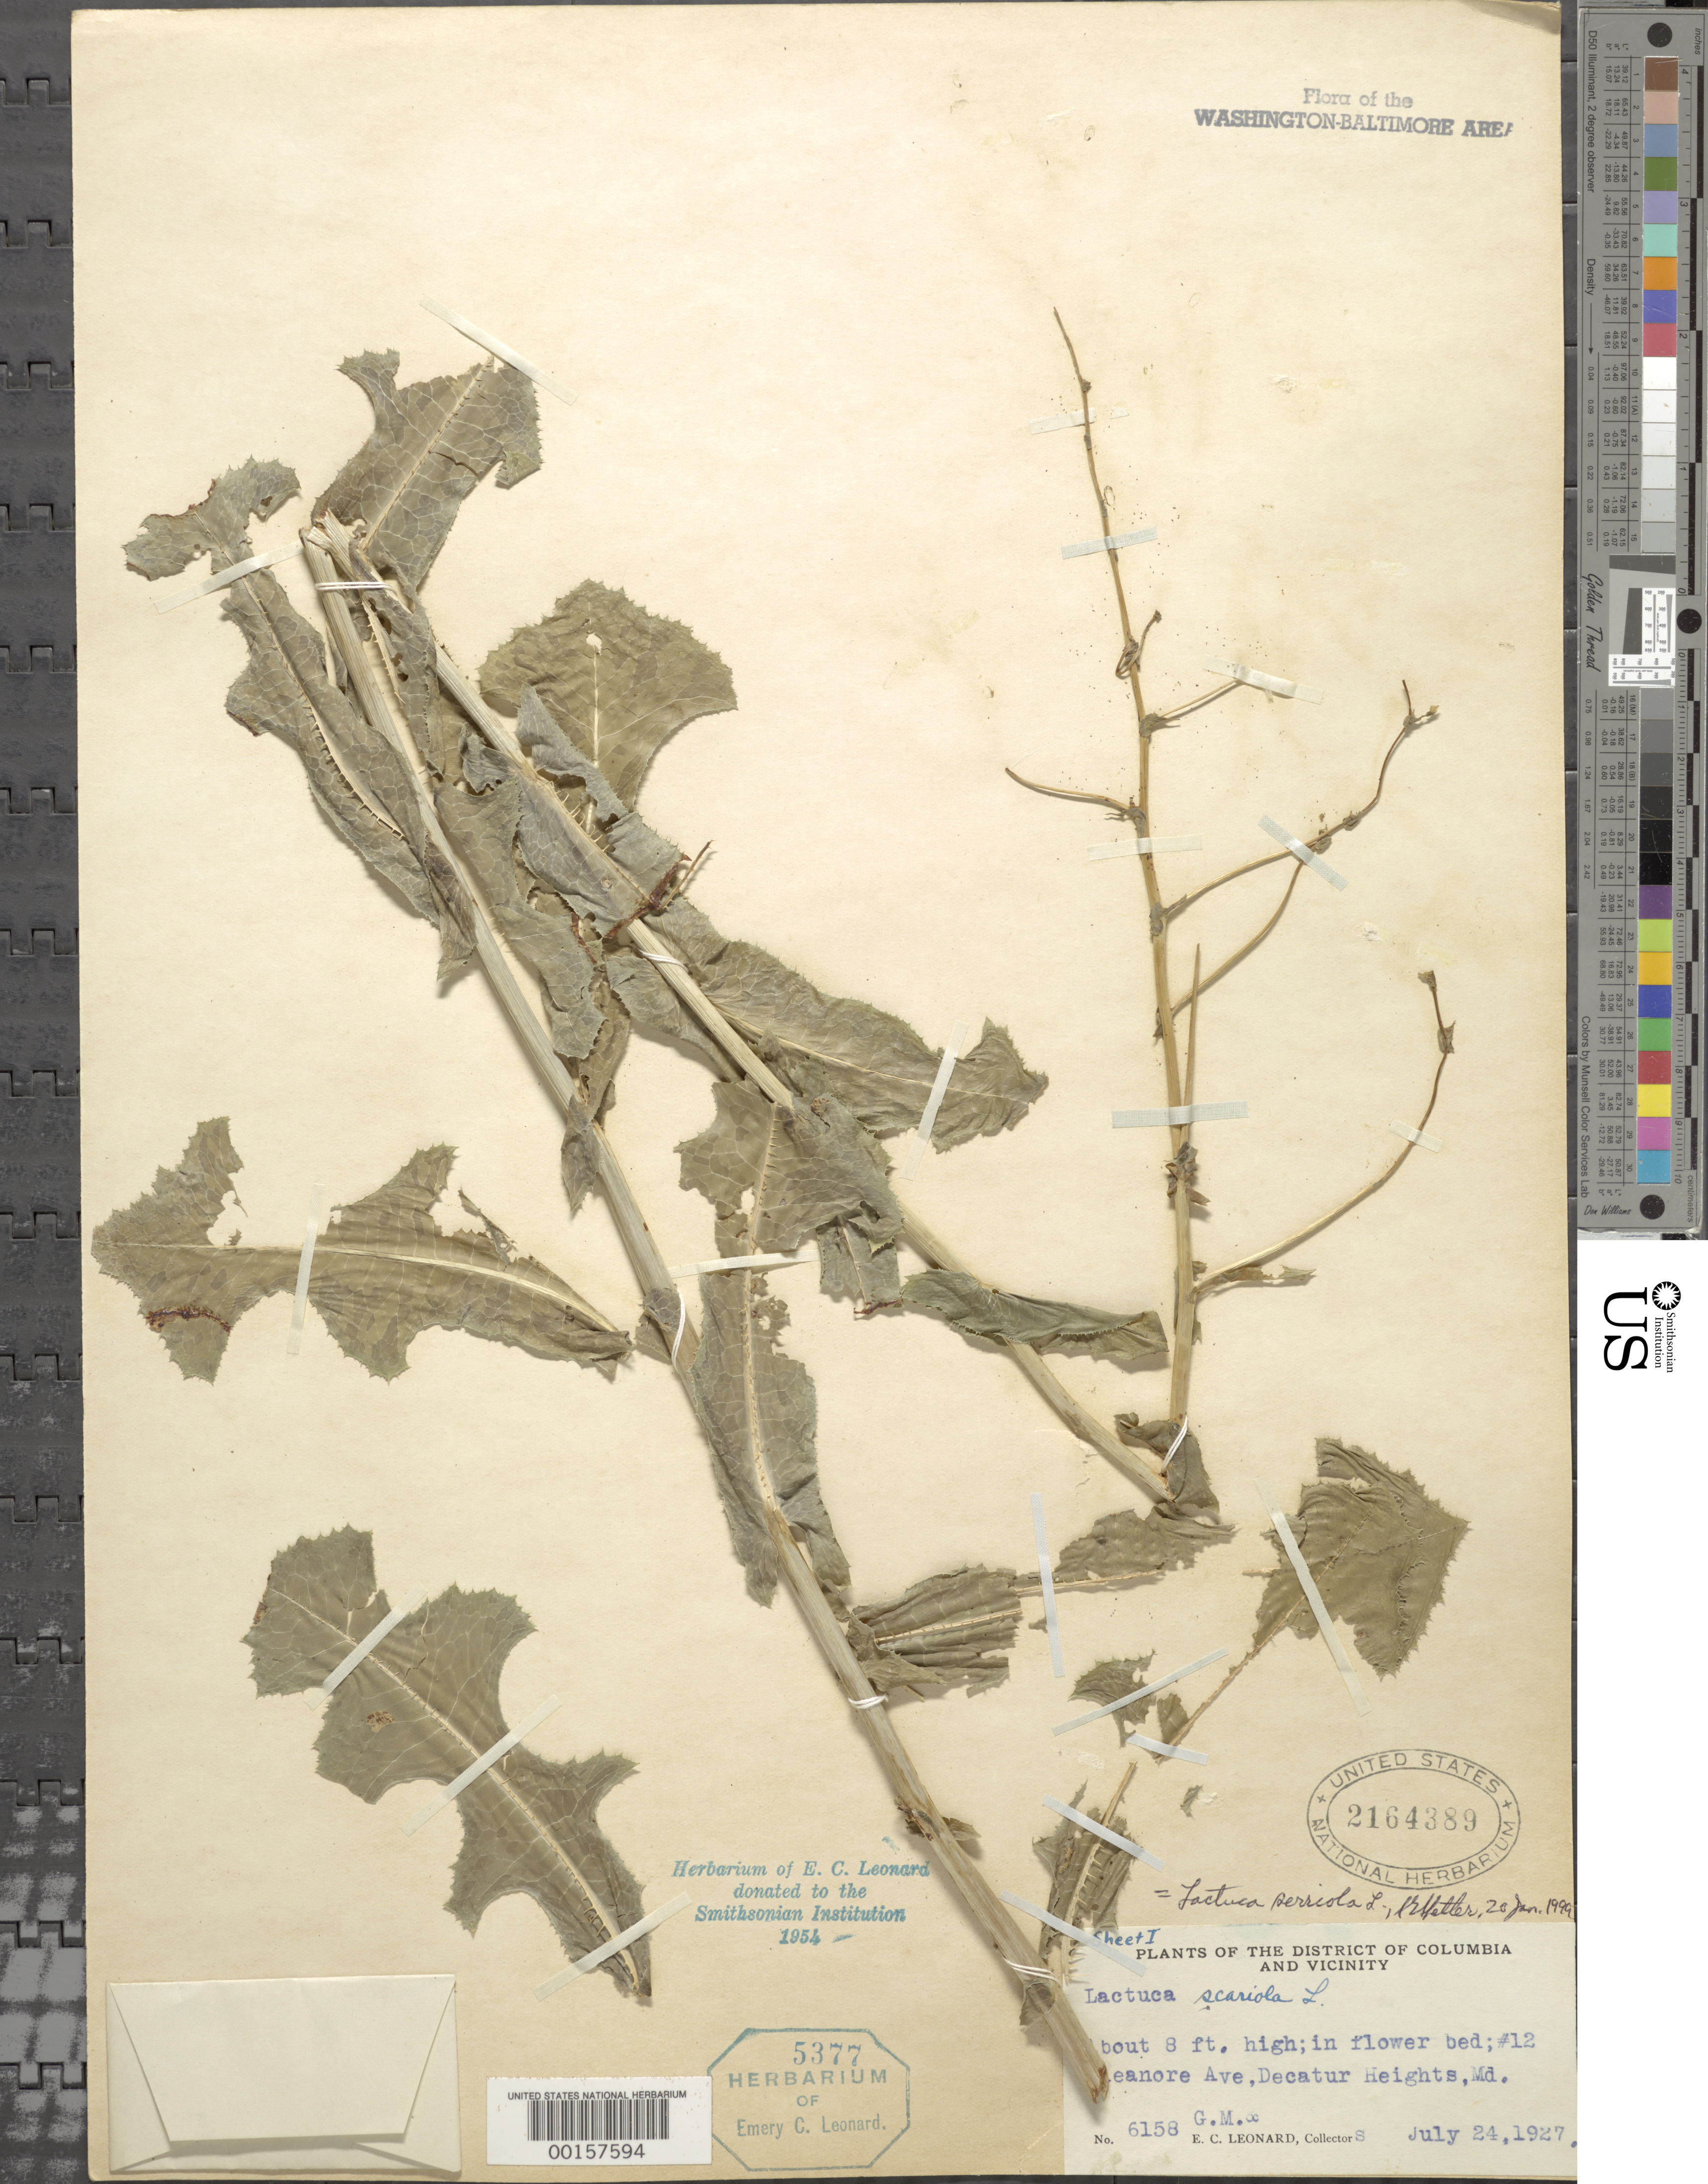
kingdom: Plantae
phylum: Tracheophyta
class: Magnoliopsida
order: Asterales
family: Asteraceae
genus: Lactuca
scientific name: Lactuca serriola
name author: L.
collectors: E. C. Leonard & G. M. Leonard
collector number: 6158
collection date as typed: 24 Jul 1927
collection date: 1927-07-24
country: United States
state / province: Maryland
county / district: Prince George's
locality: Decatur Heights Bladensburg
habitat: Flower beds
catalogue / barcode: US 2164389